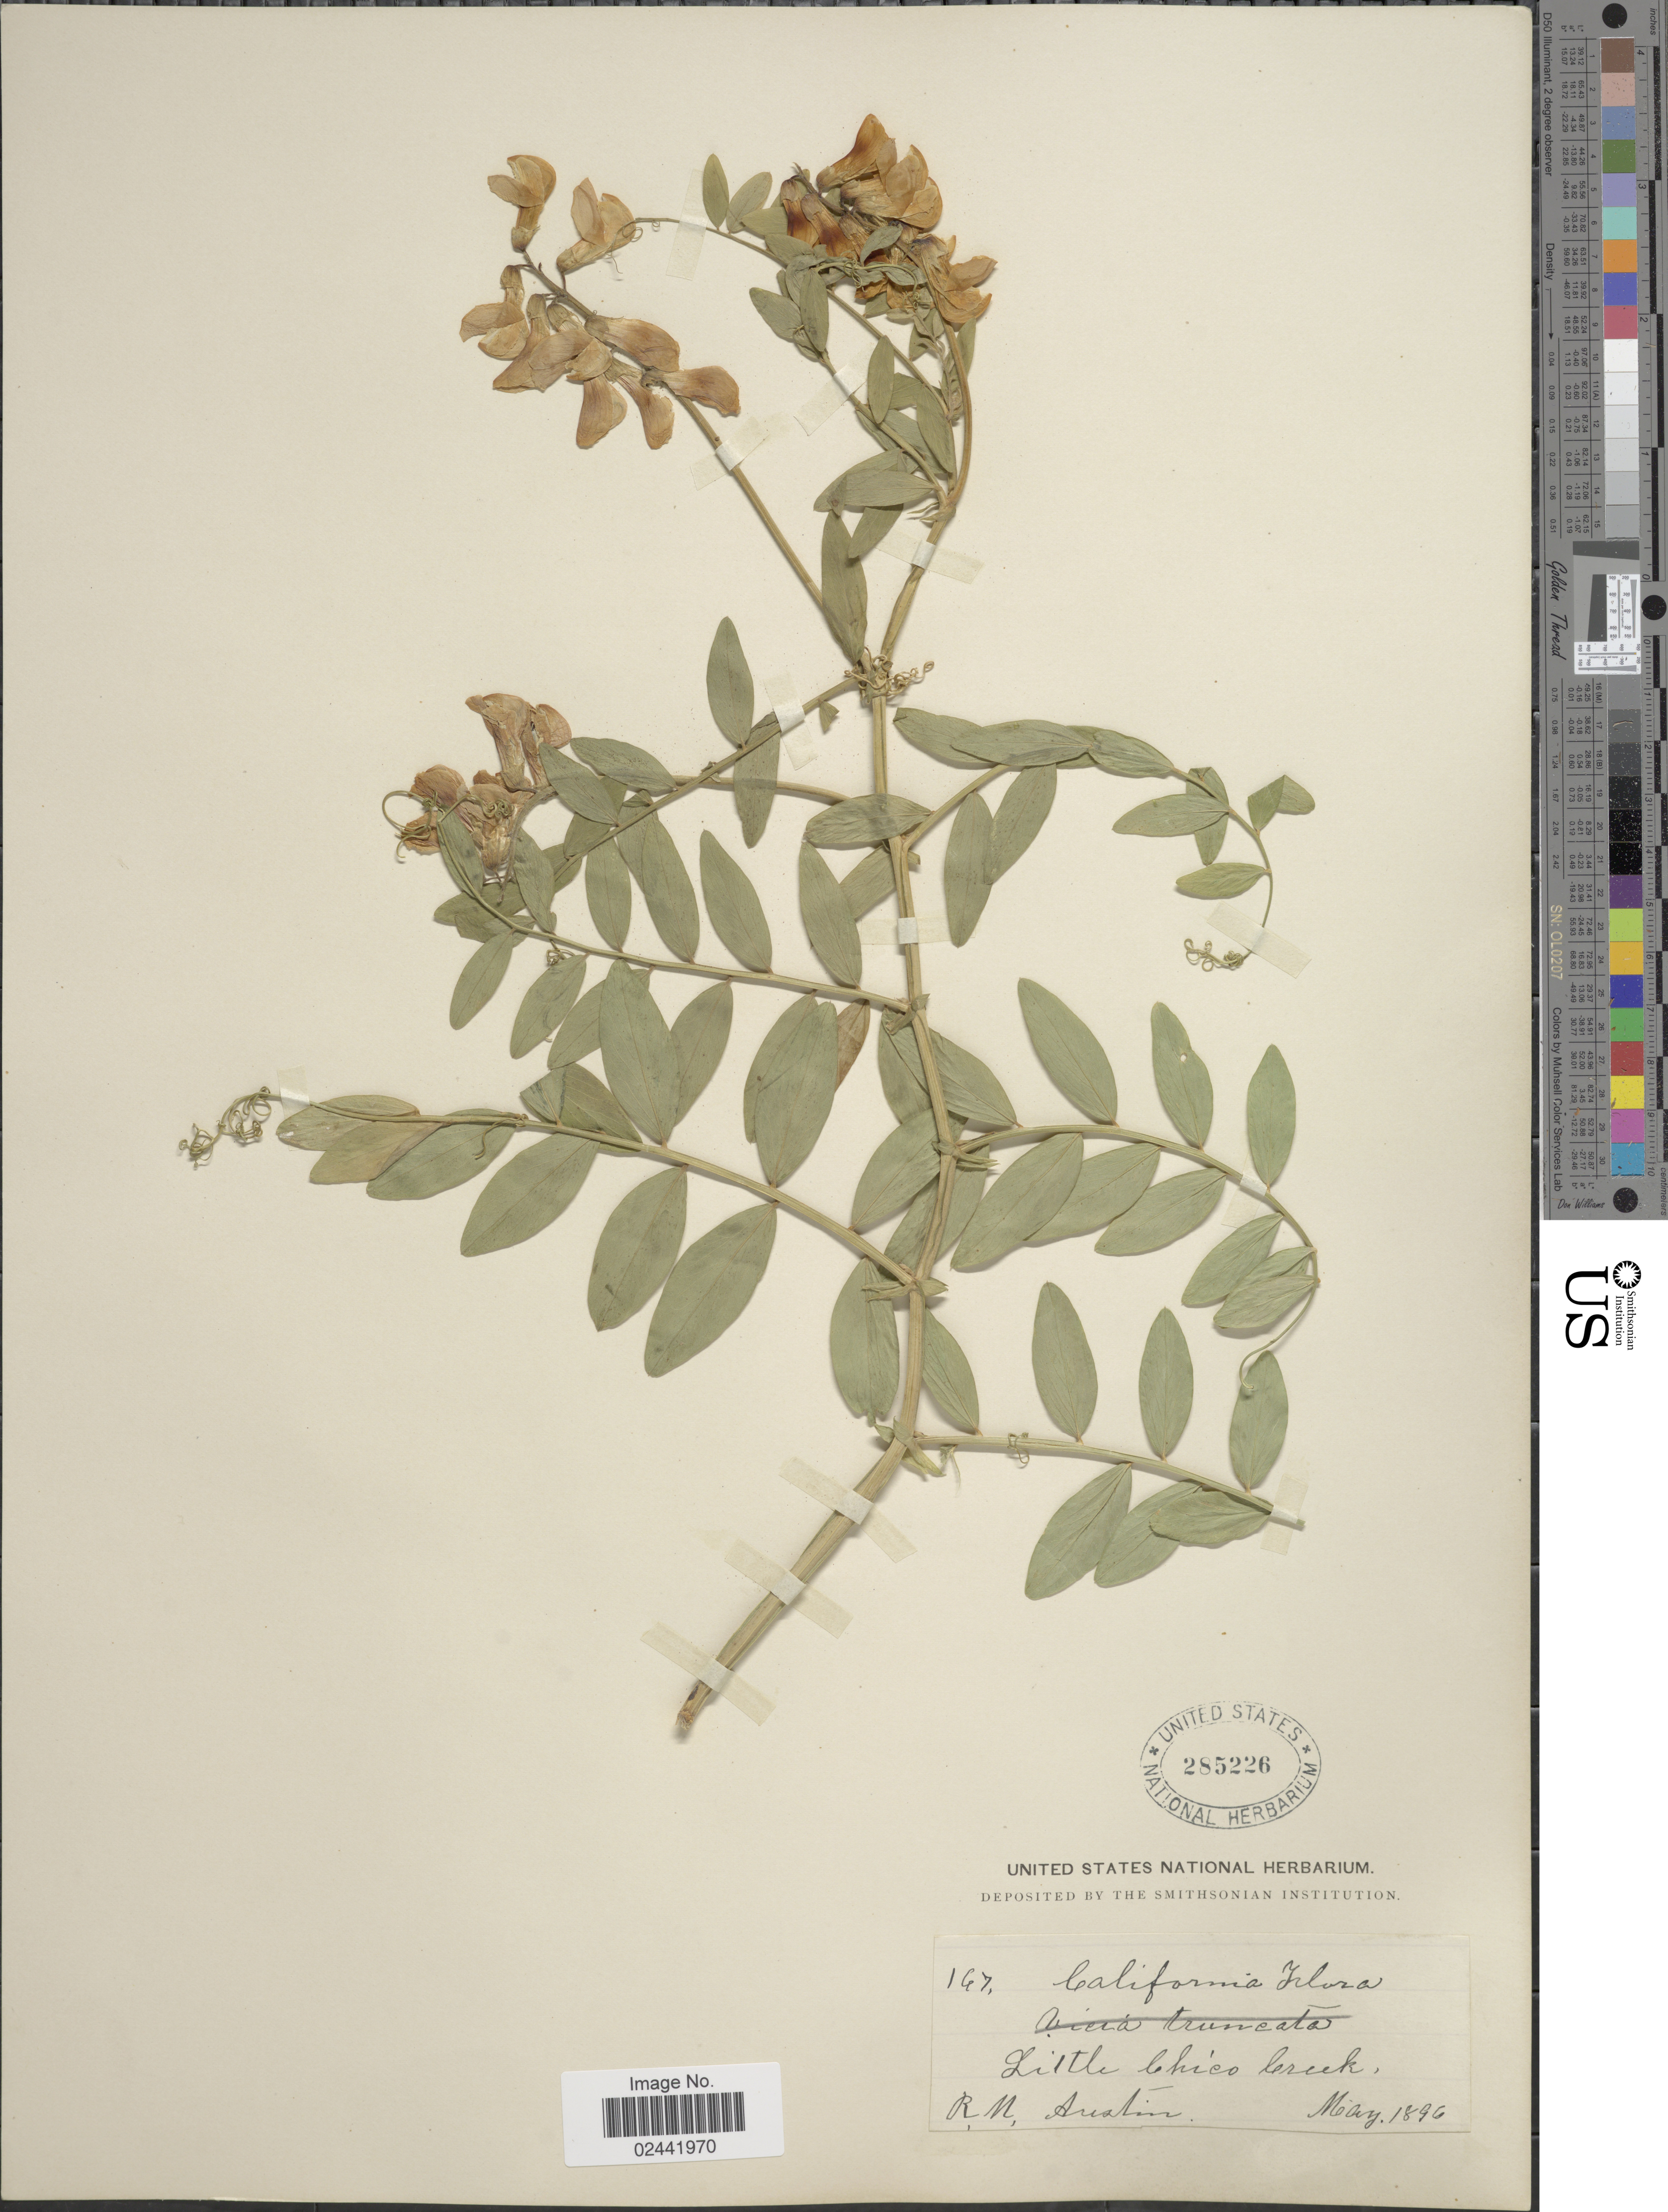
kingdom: Plantae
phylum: Tracheophyta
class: Magnoliopsida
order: Fabales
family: Fabaceae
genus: Lathyrus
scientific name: Lathyrus watsonii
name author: T.G. White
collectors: R. Austin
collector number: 167*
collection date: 1896-05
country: United States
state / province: California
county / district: Butte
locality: Little Chico Creek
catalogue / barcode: US 285226